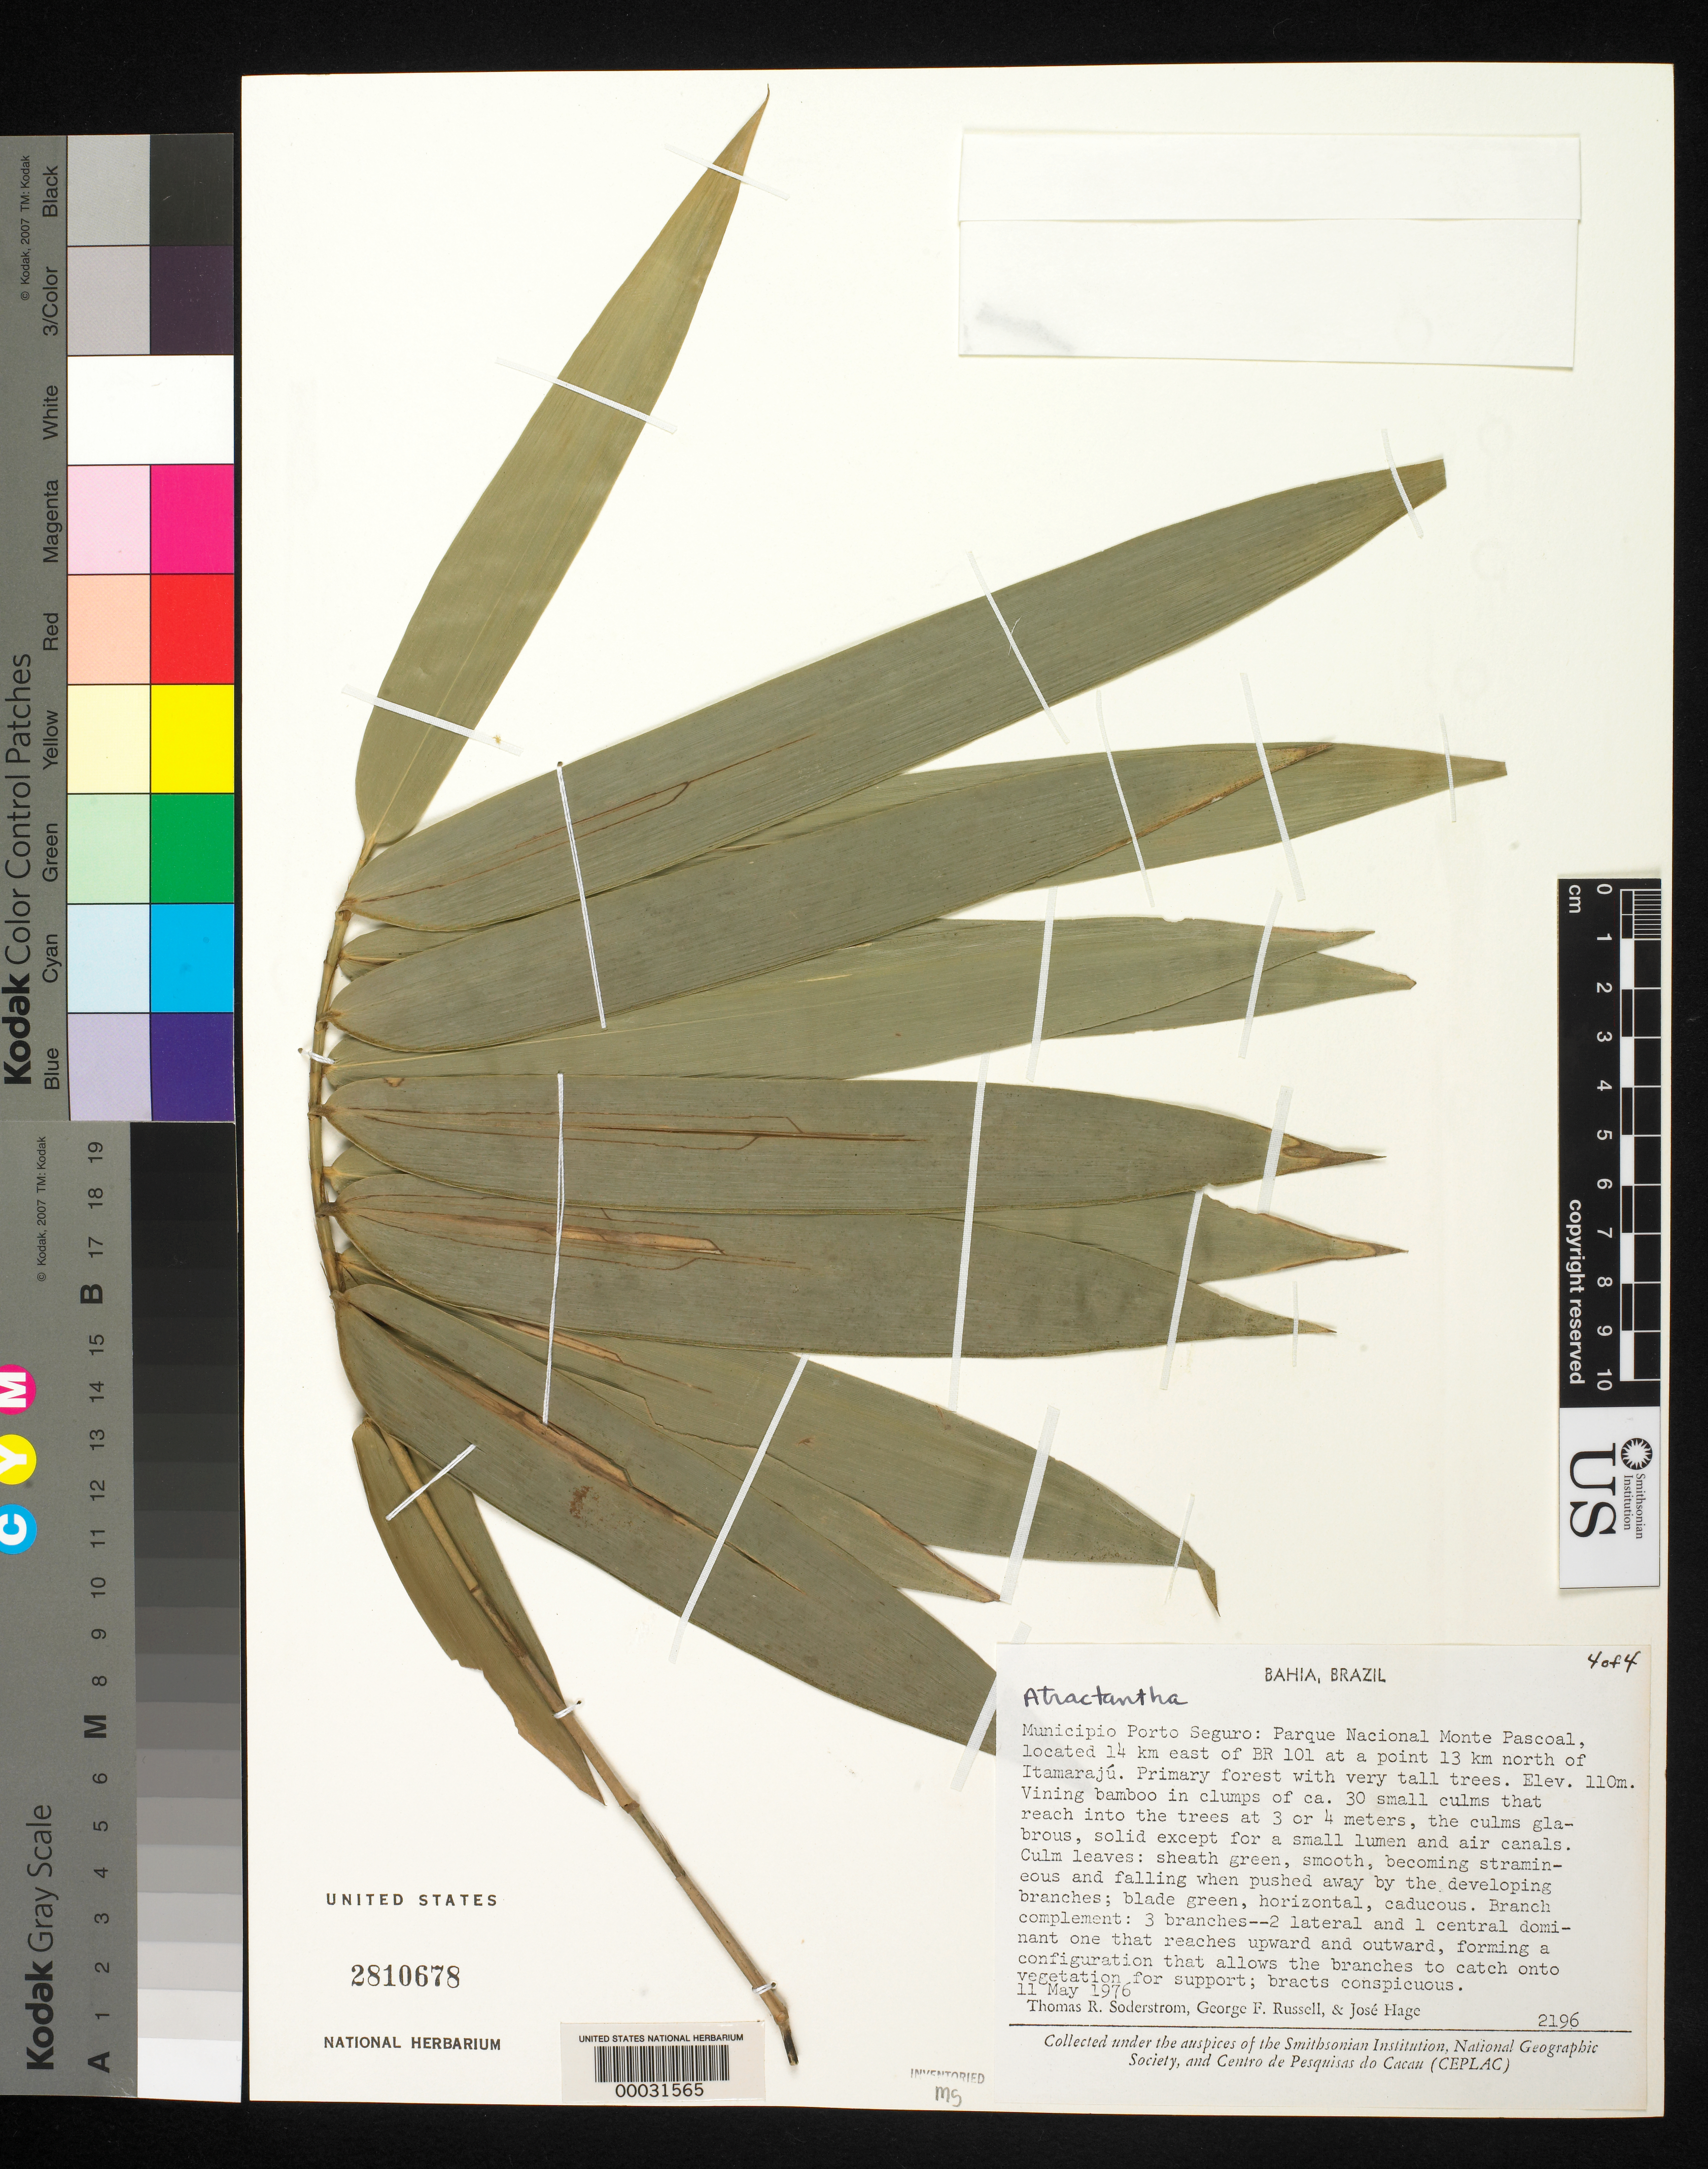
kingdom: Plantae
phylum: Tracheophyta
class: Liliopsida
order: Poales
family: Poaceae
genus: Athroostachys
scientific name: Athroostachys capitata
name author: (Hook.) Benth.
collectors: T. R. Soderstrom, G. Russell & J. Hage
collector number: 2196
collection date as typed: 11 May 1976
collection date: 1976-05-11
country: Brazil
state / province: Bahia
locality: Porto seguro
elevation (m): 110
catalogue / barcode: US 2810678